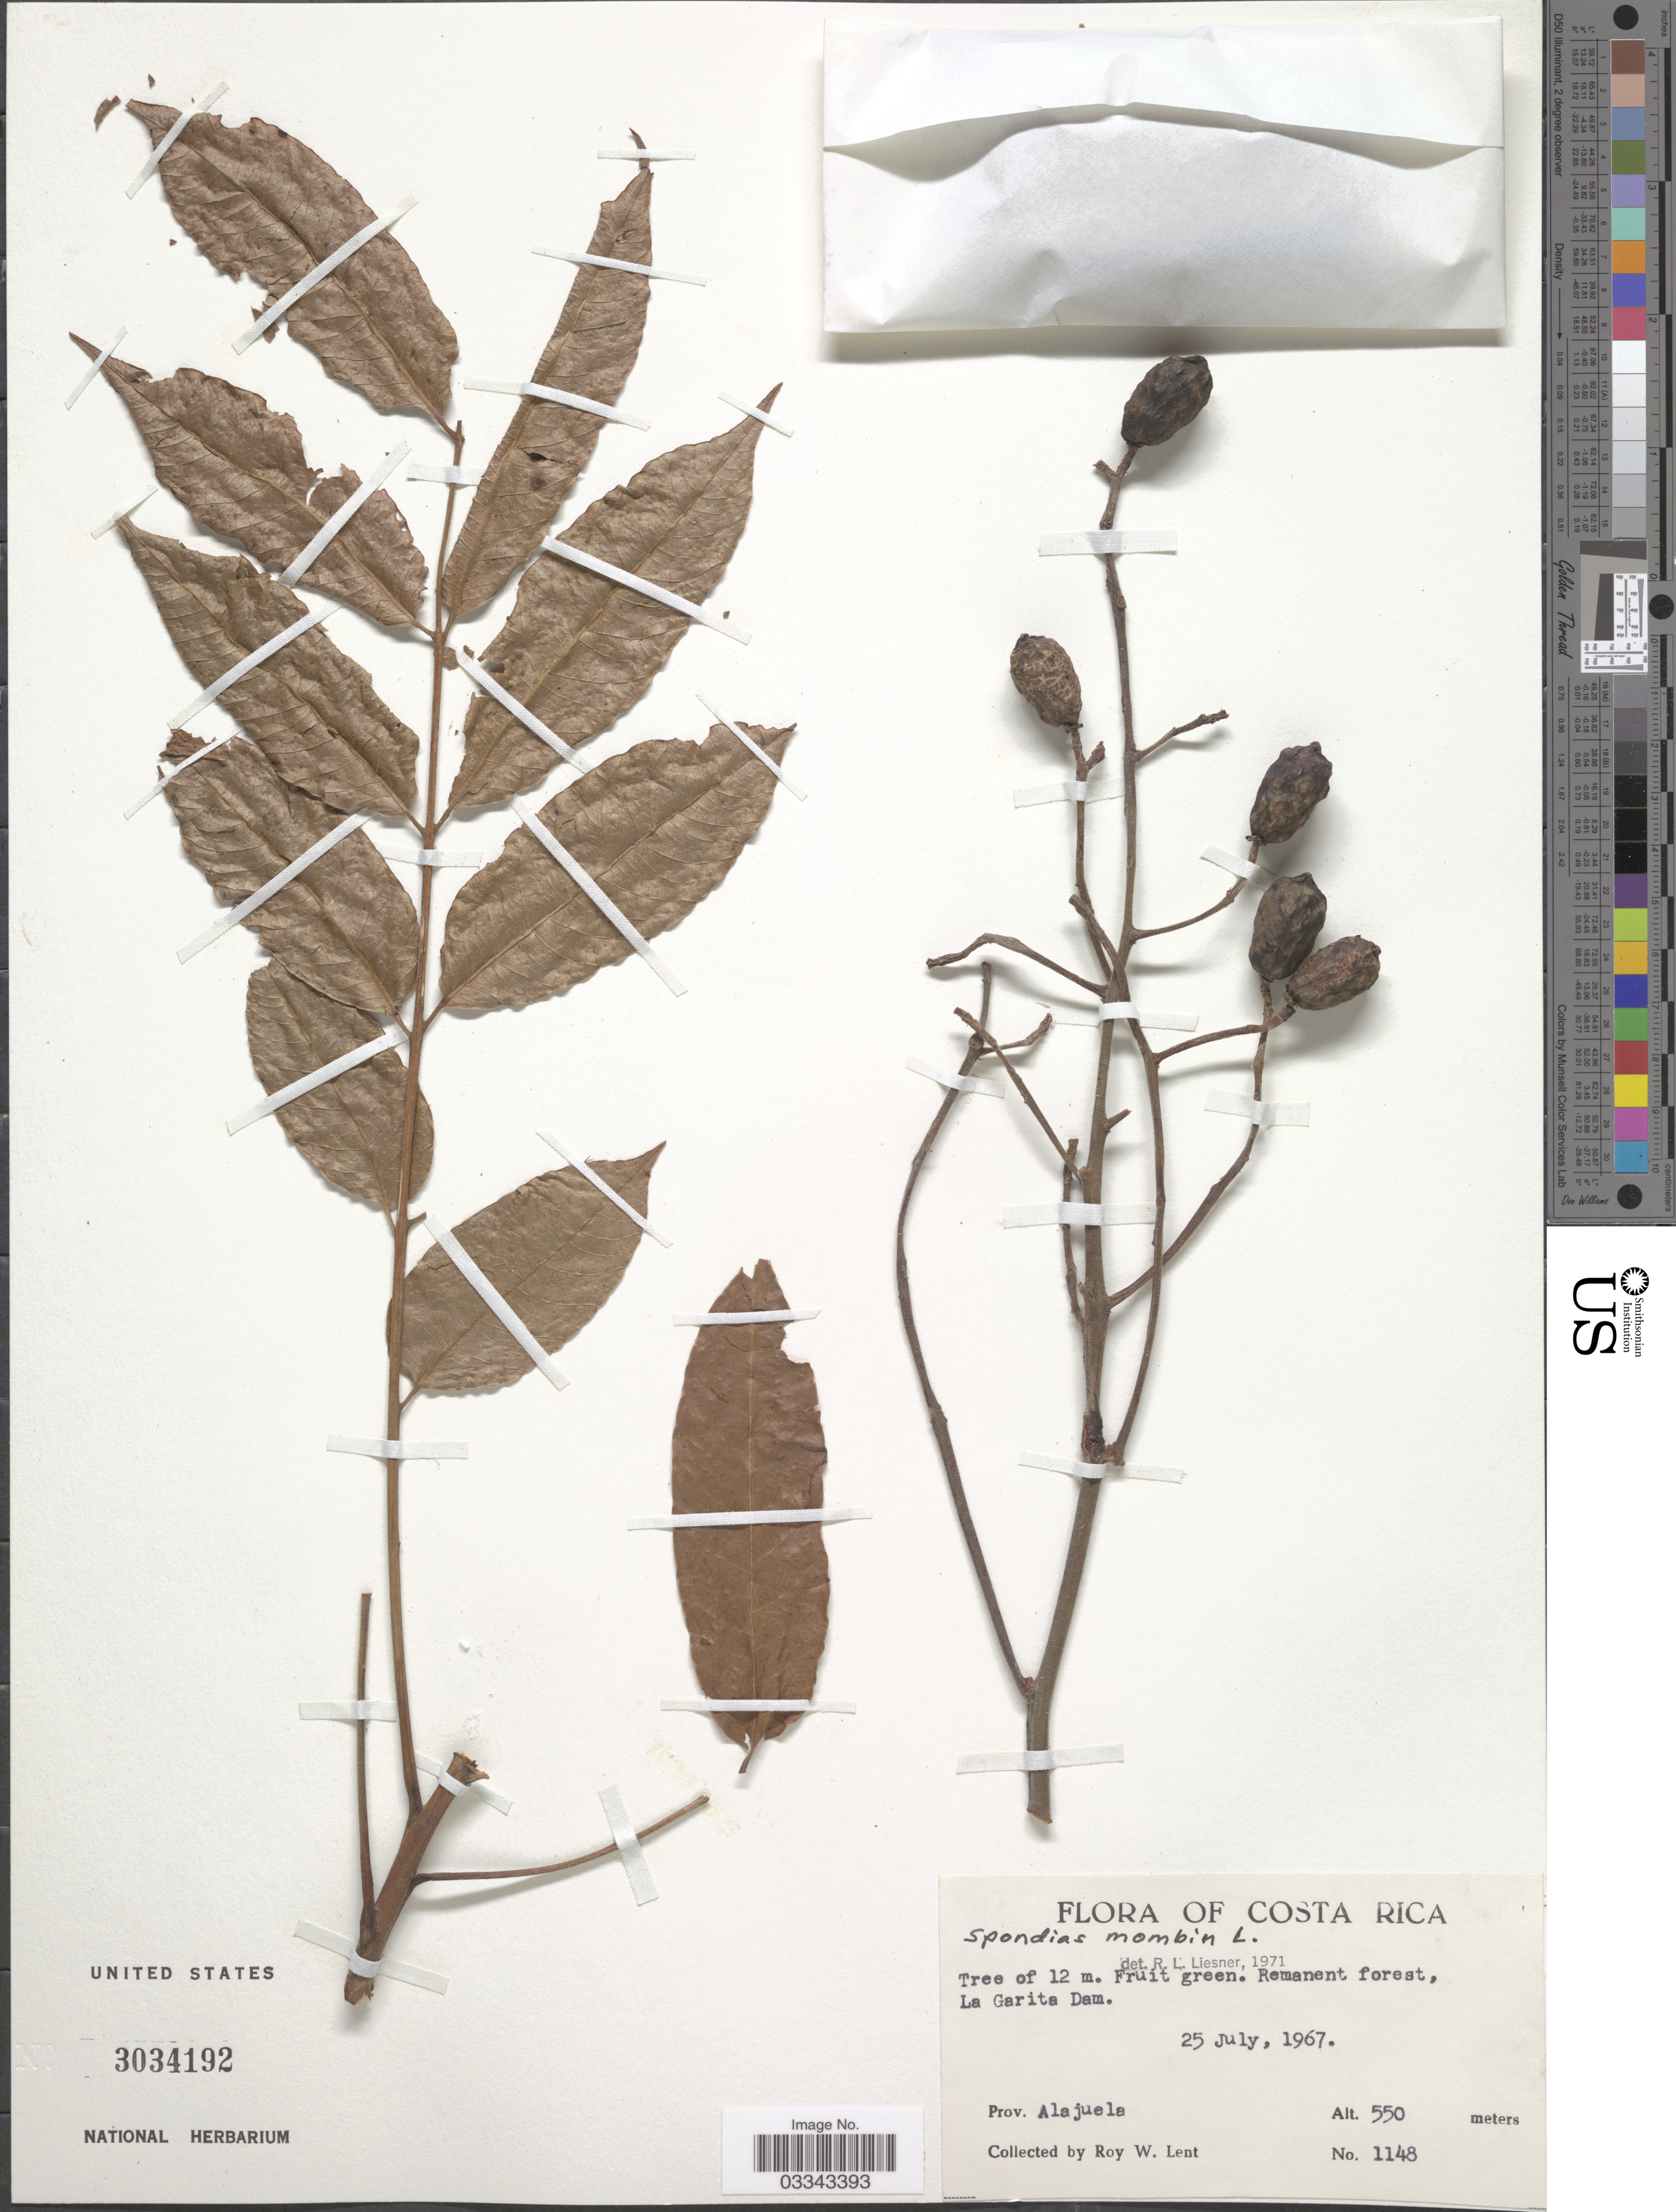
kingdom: Plantae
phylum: Tracheophyta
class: Magnoliopsida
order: Sapindales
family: Anacardiaceae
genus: Spondias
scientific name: Spondias radlkoferi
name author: Donn. Sm.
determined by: Mitchell, John D.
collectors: R. W. Lent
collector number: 1148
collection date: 1967-07-25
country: Costa Rica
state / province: Alajuela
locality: La Garita Dam.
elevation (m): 550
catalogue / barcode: US 3034192